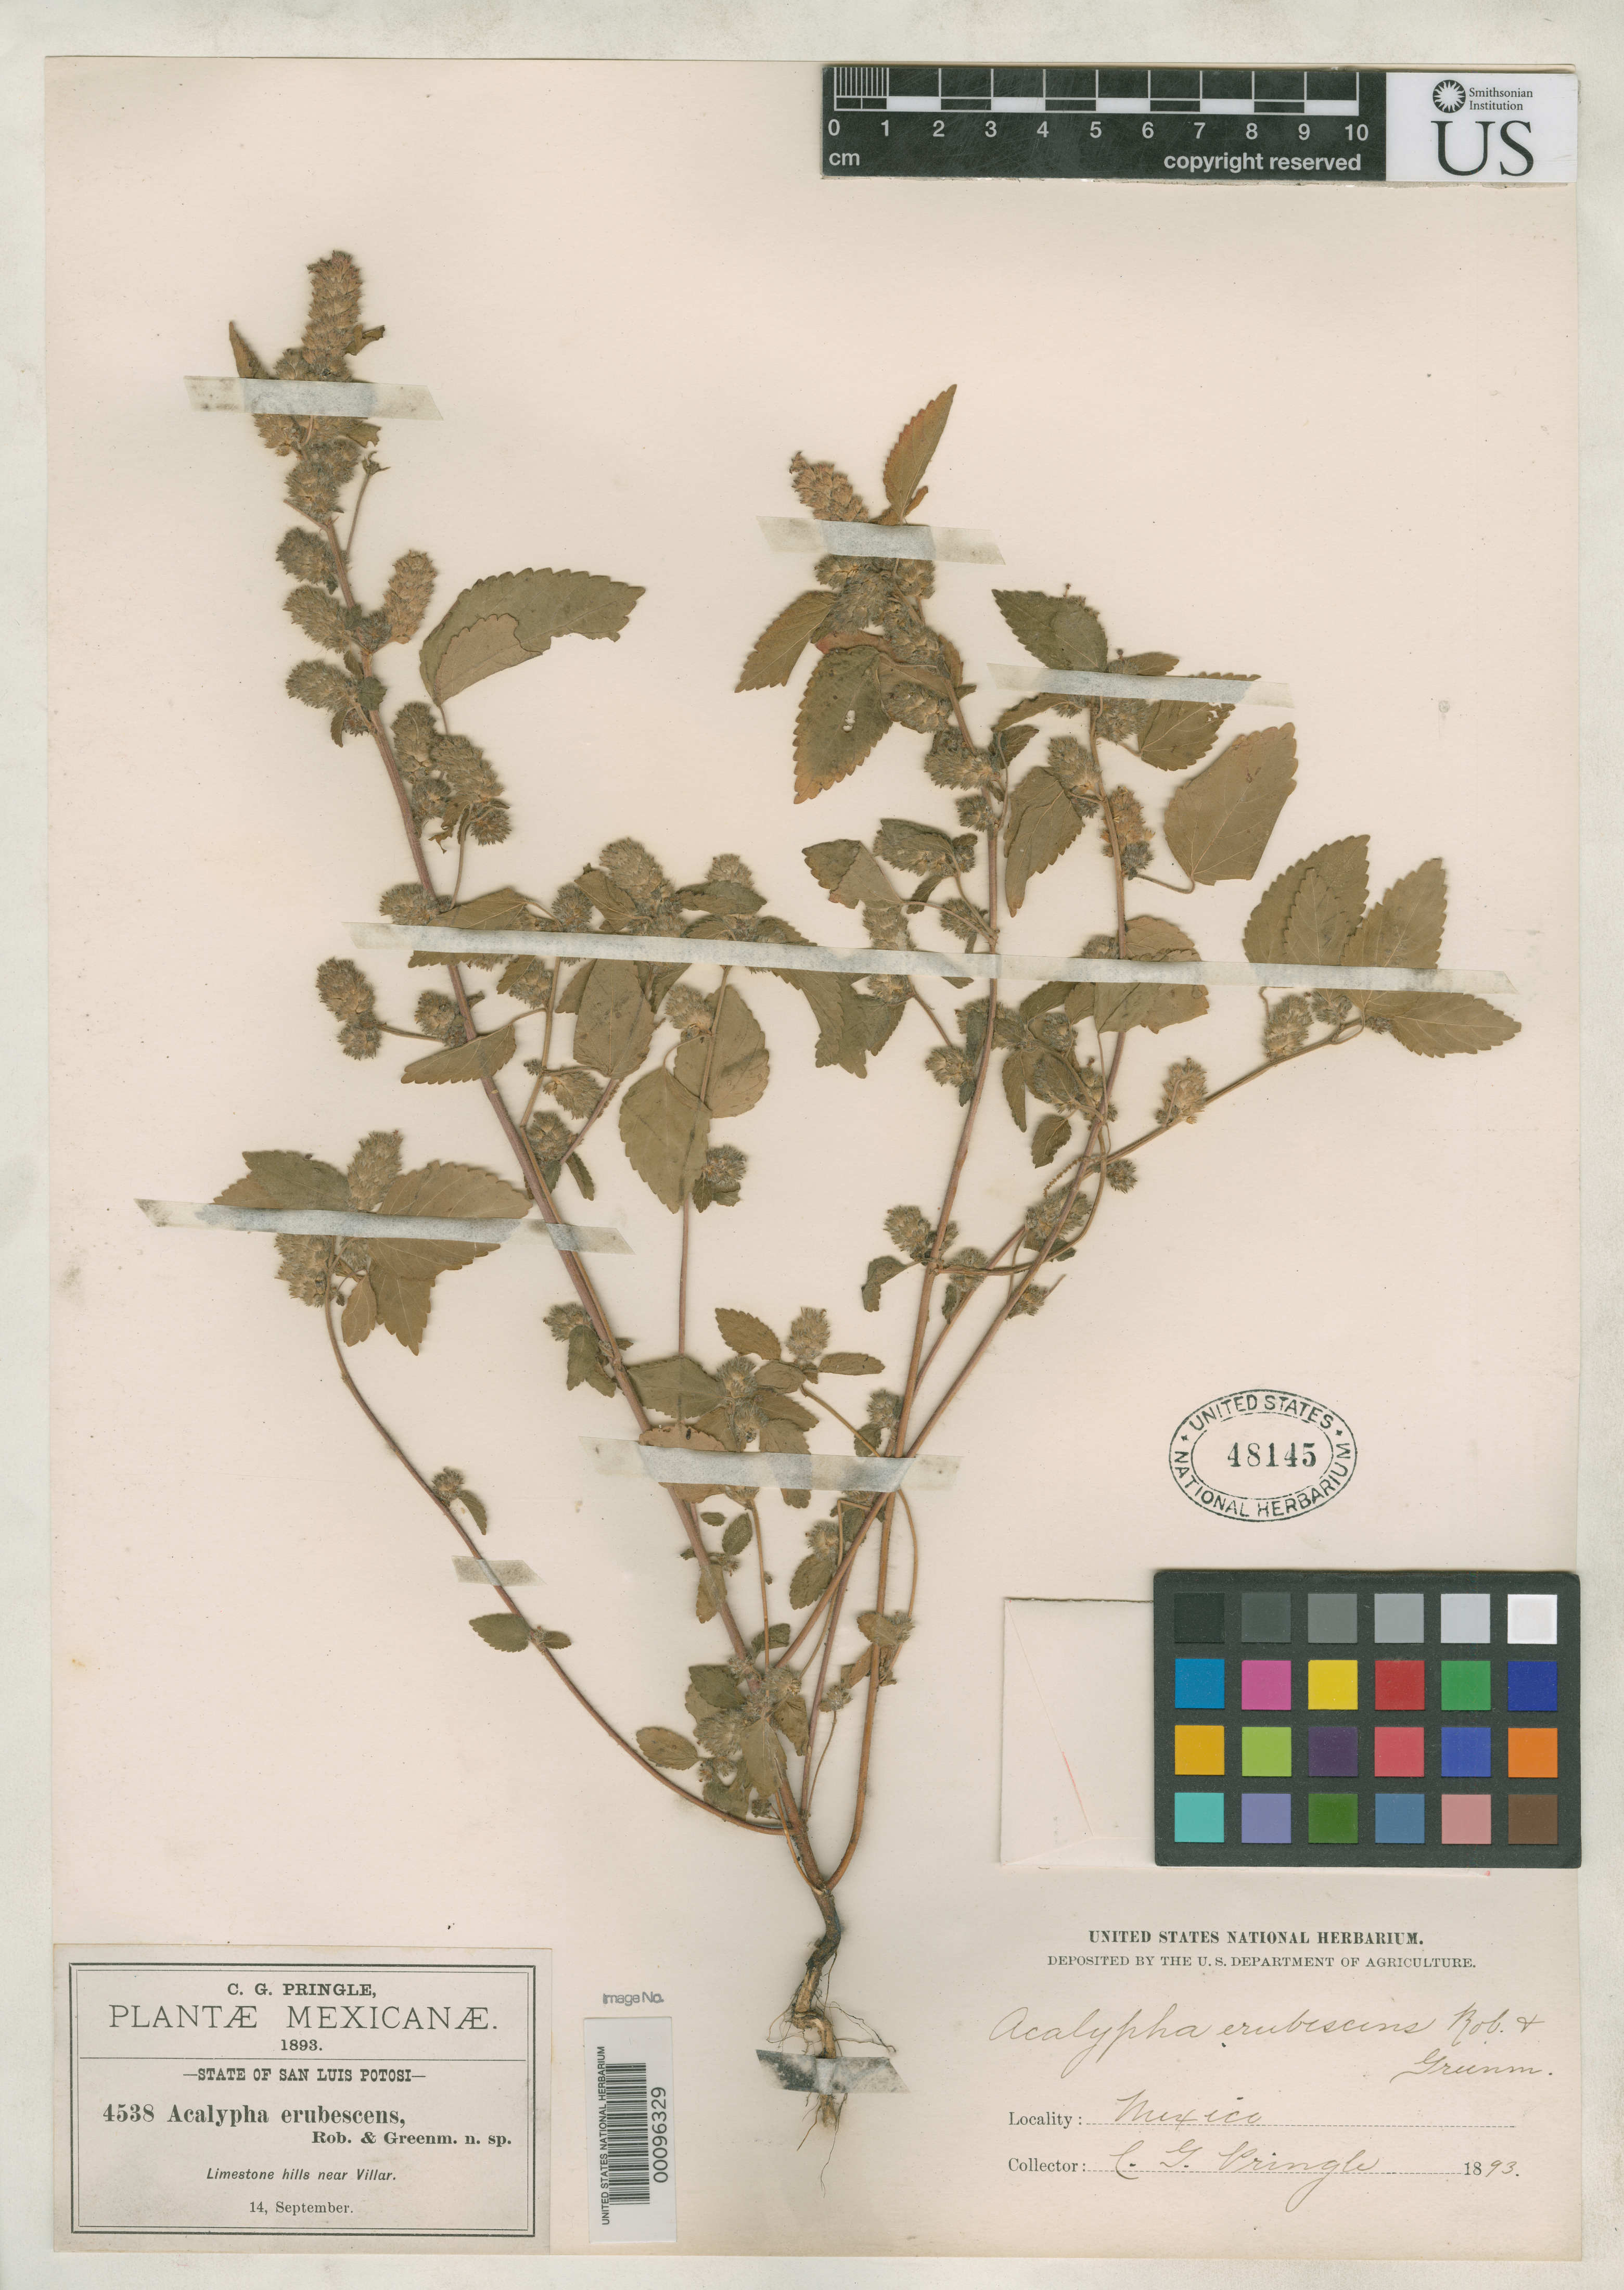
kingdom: Plantae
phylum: Tracheophyta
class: Magnoliopsida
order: Malpighiales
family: Euphorbiaceae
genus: Acalypha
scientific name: Acalypha erubescens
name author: B.L. Rob. & Greenm.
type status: Isotype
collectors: C. G. Pringle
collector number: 4538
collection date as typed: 14 Sep 1893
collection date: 1893-09-14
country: Mexico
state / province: San Luis Potosi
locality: Hills near Villar.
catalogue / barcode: US 48145